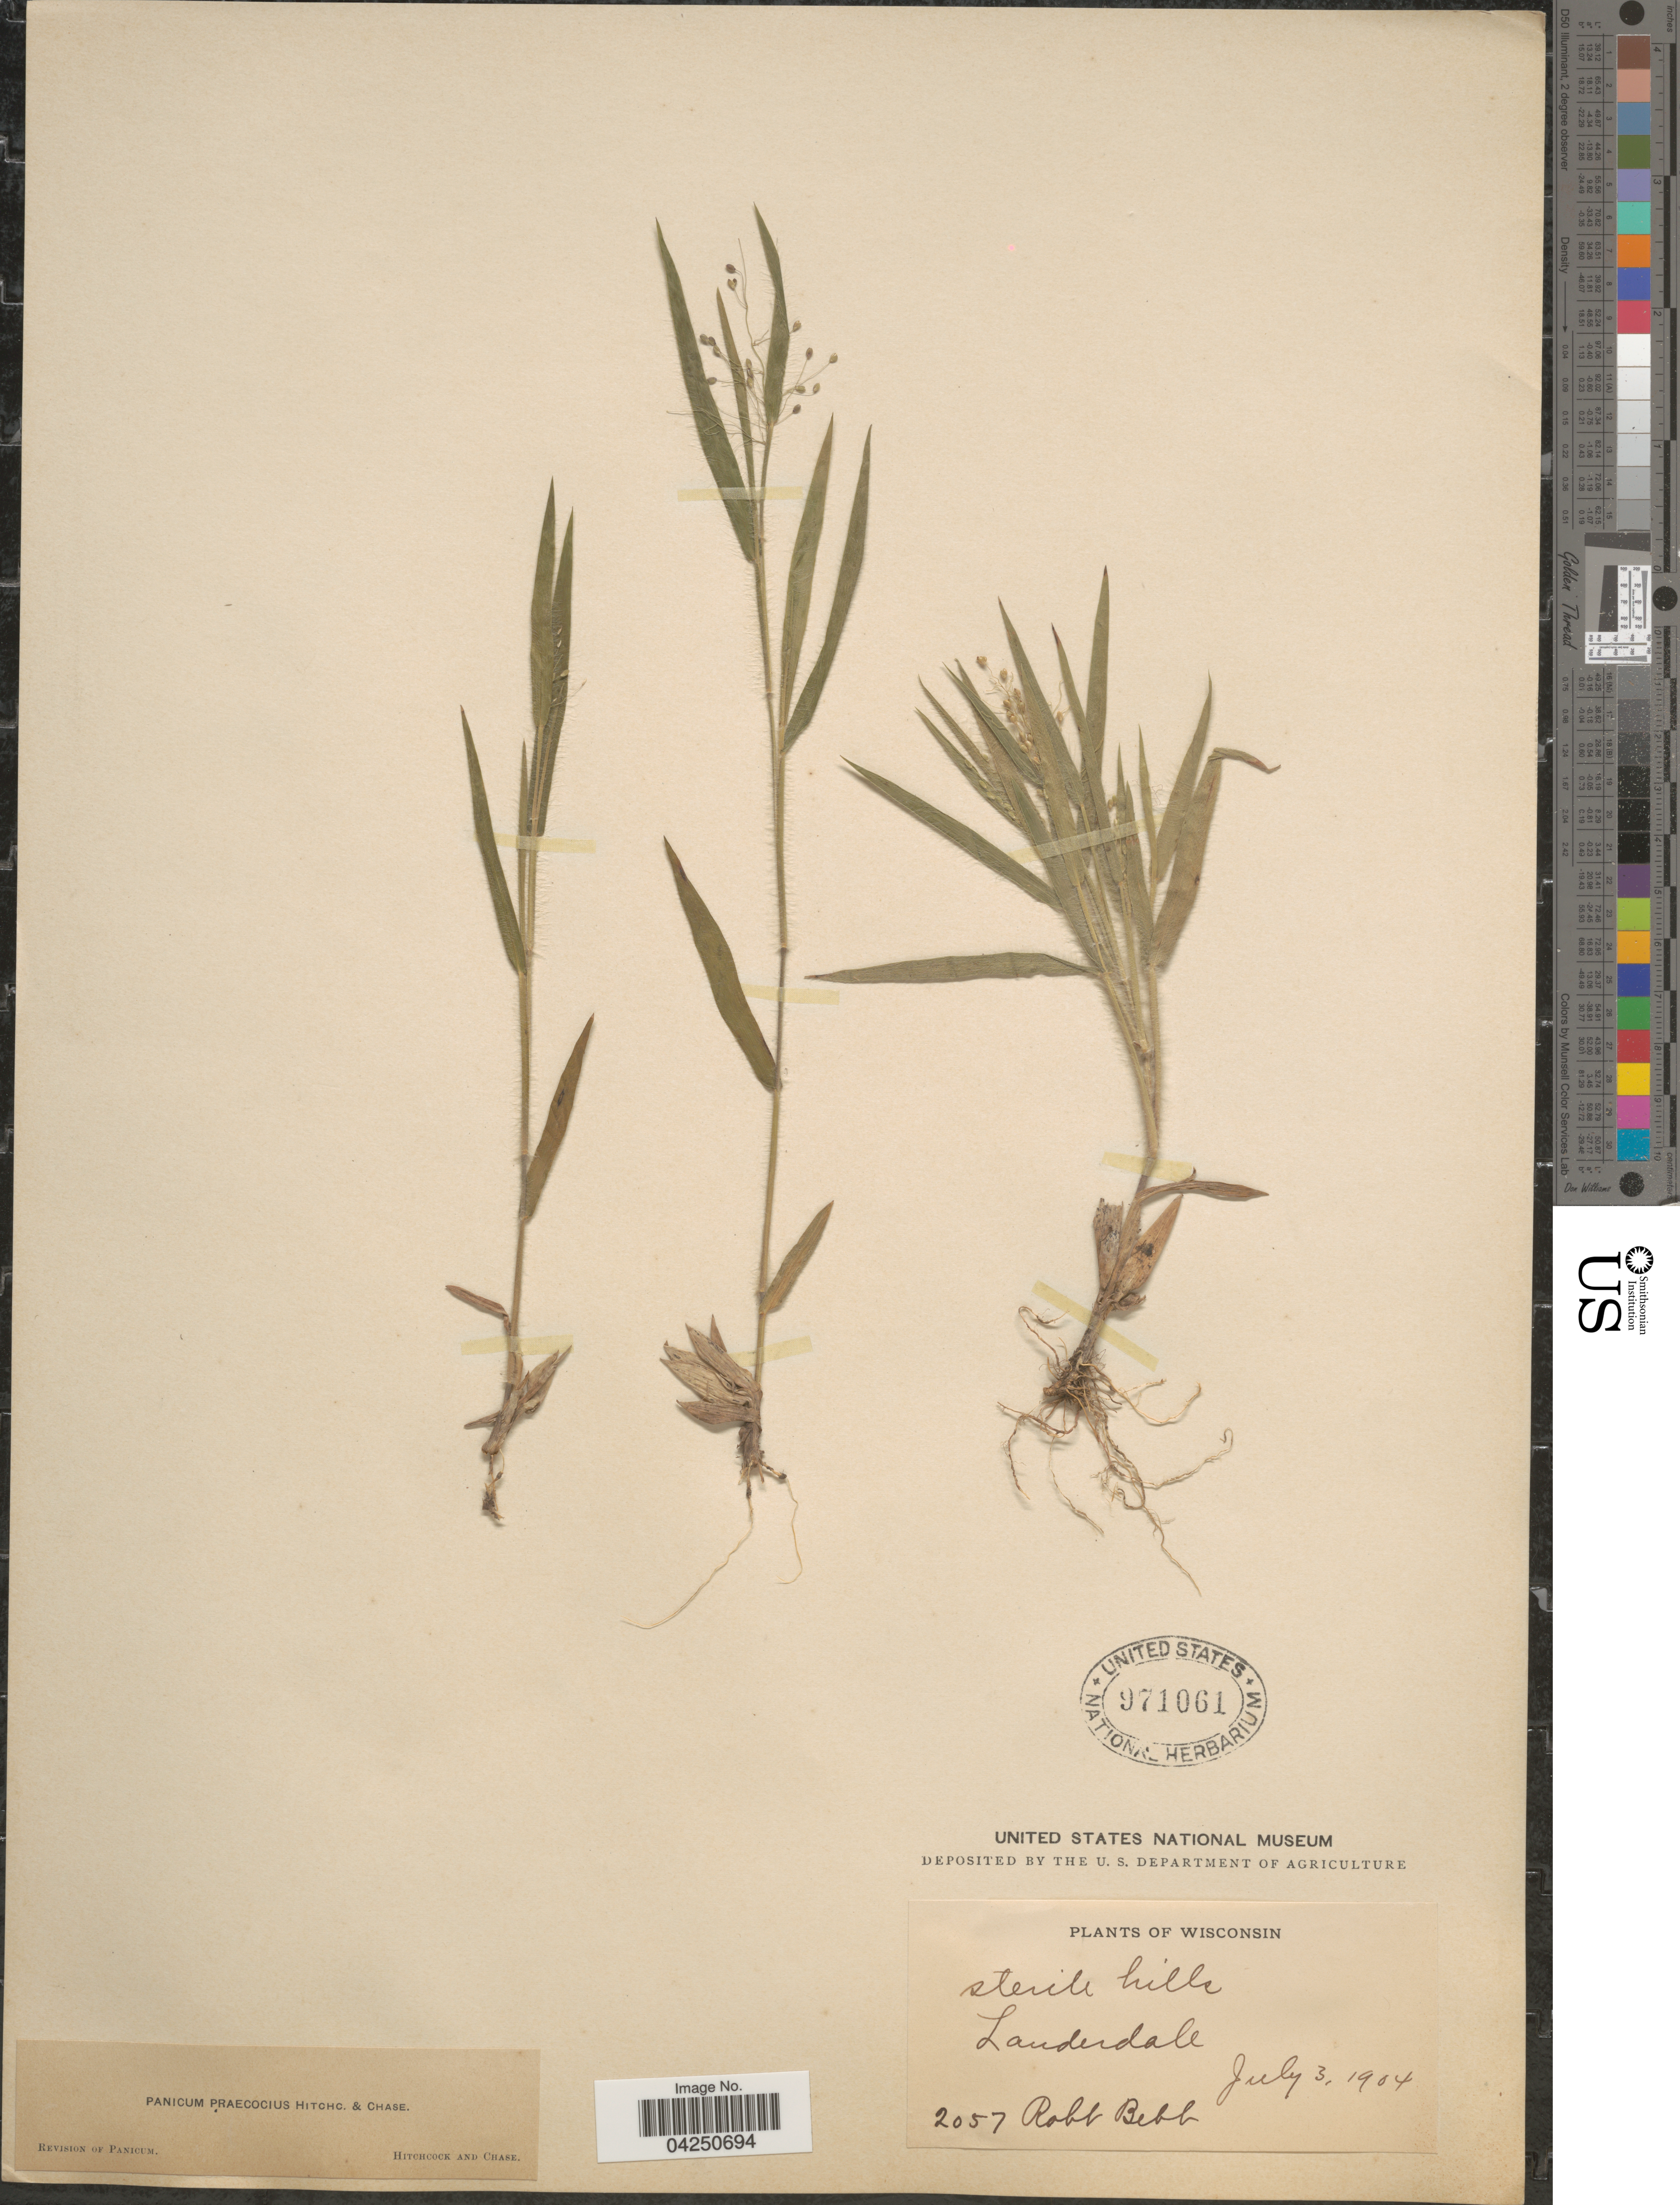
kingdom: Plantae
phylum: Tracheophyta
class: Liliopsida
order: Poales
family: Poaceae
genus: Dichanthelium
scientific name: Dichanthelium acuminatum var. acuminatum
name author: (Sw.) Gould & C.A. Clark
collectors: R. Bebb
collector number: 2057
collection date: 1904-07-03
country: United States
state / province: Wisconsin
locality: Lauderdale.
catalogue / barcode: US 971061